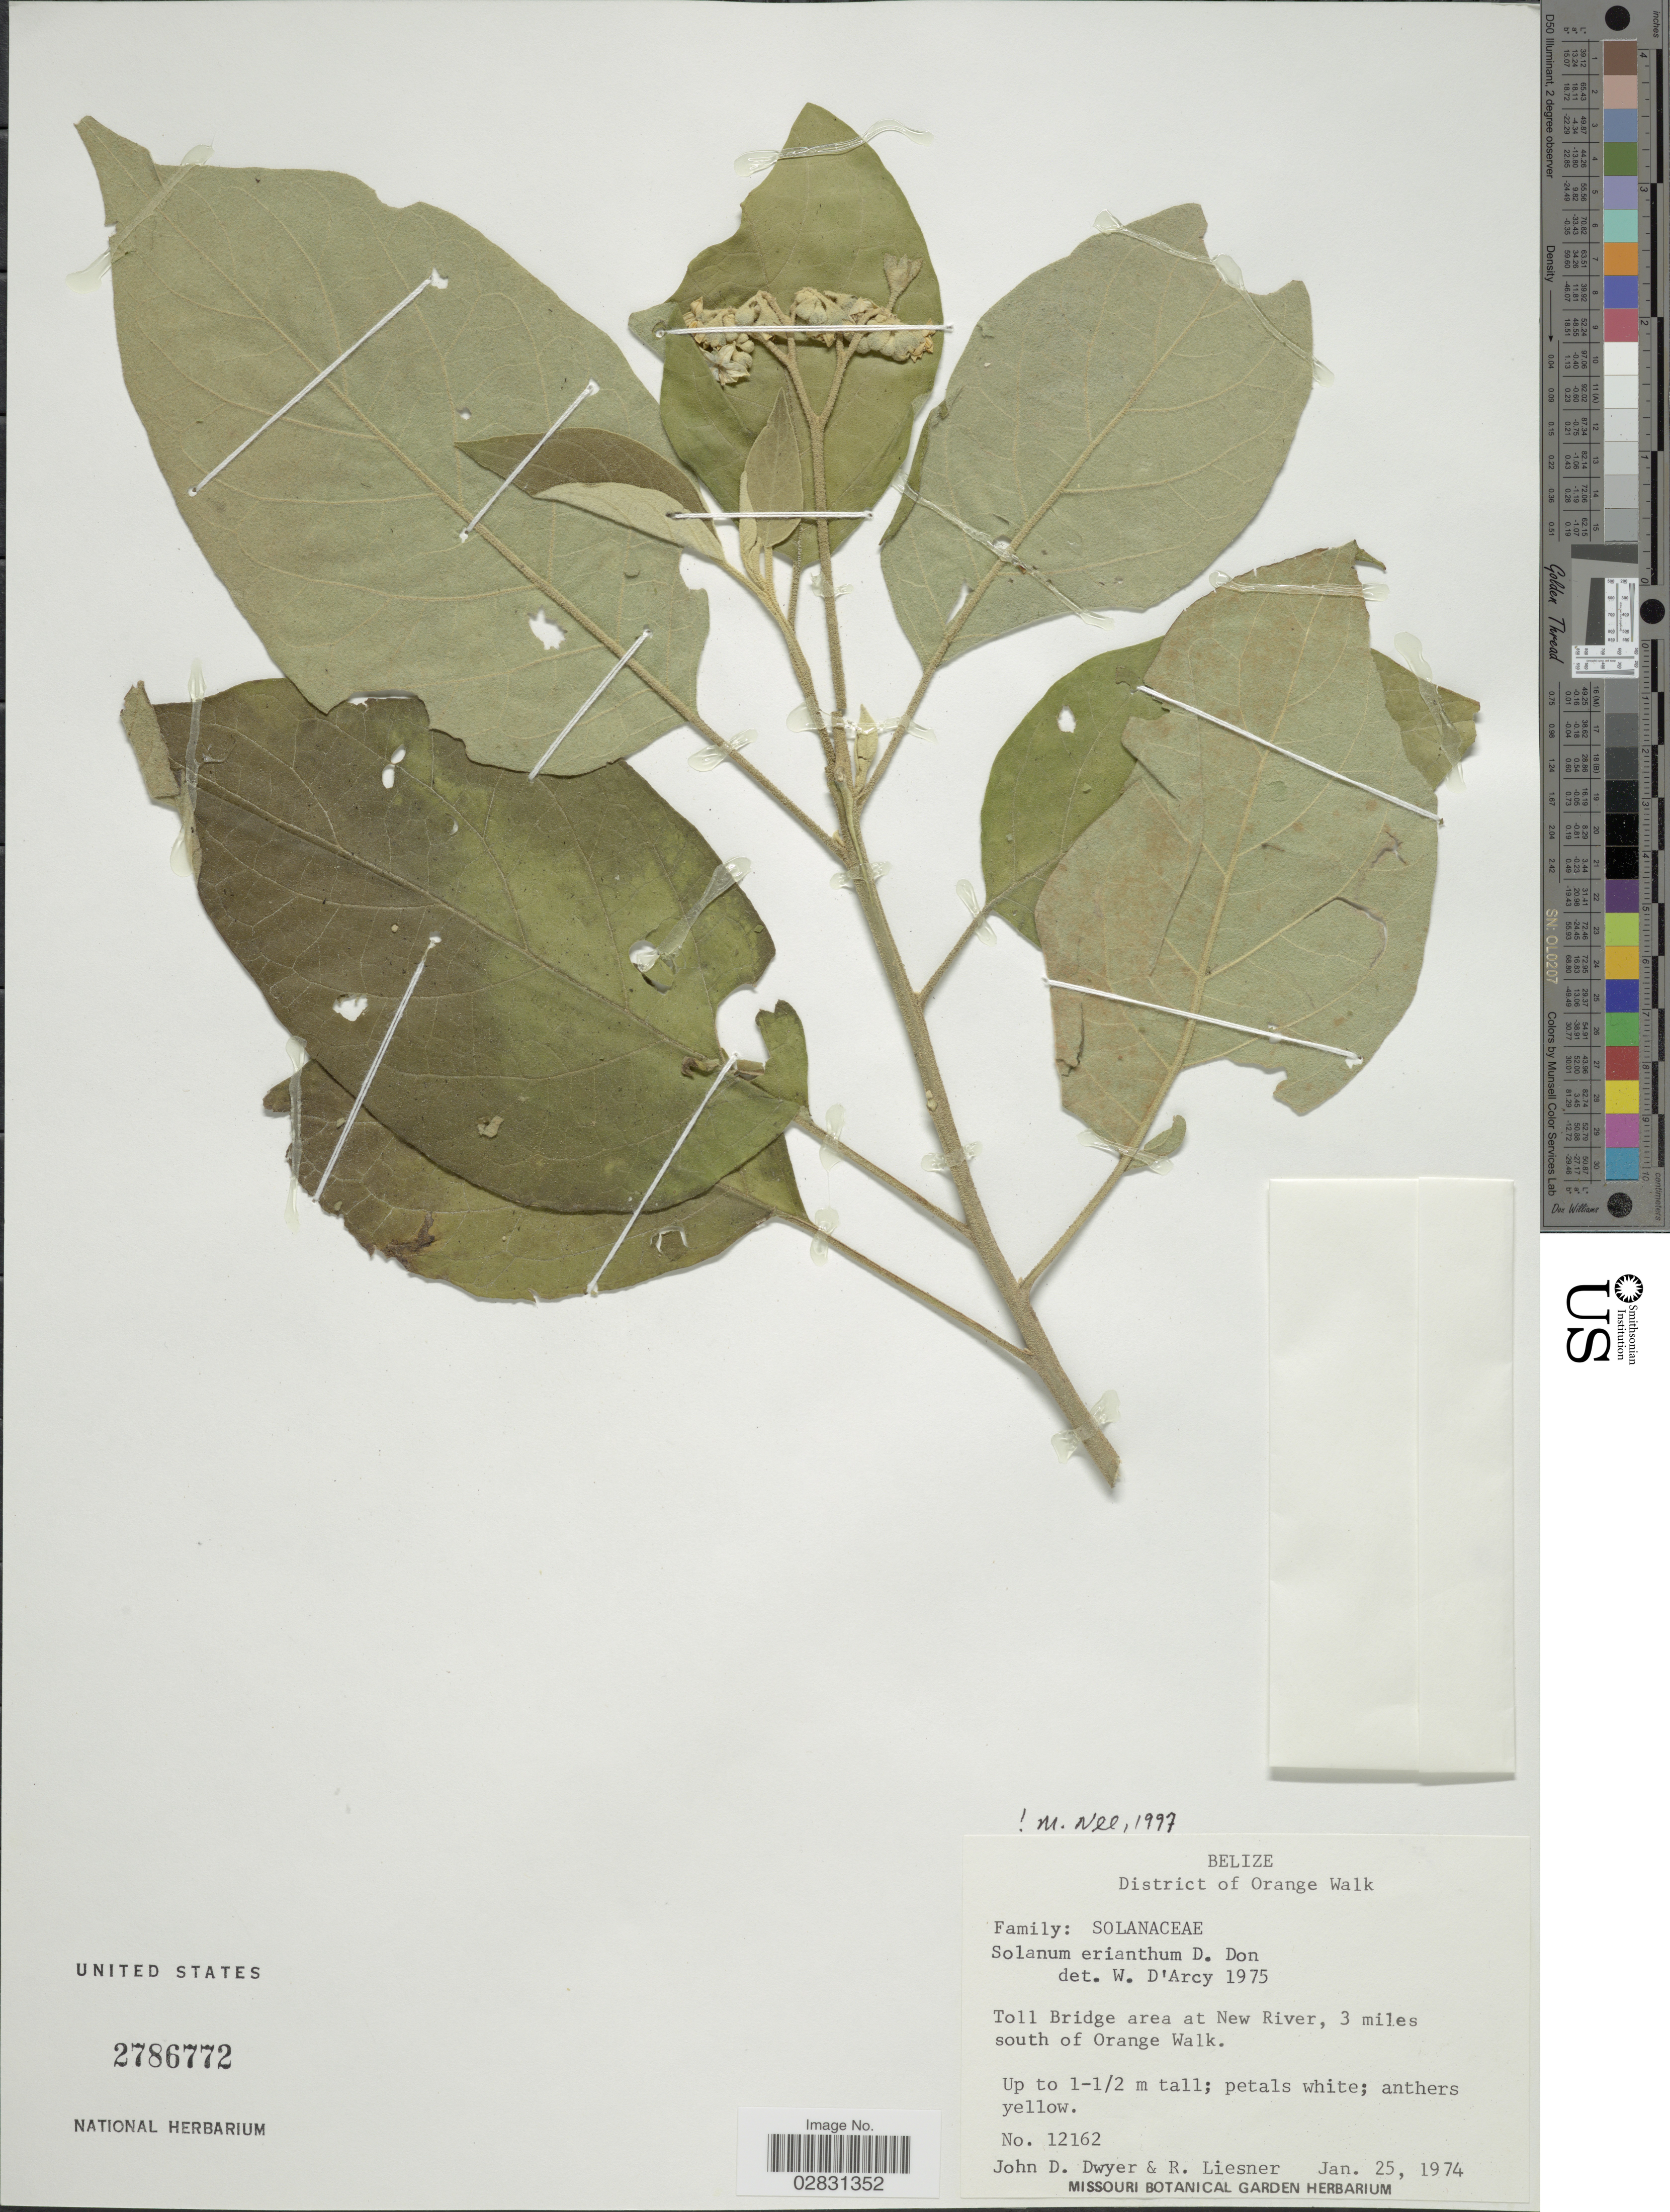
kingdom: Plantae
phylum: Tracheophyta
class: Magnoliopsida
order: Solanales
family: Solanaceae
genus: Solanum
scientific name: Solanum erianthum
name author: D. Don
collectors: J. D. Dwyer & R. L. Liesner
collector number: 12162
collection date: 1974-01-25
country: Belize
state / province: Orange Walk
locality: District of Orange Walk, Toll Bridge area at New River, 3 miles south of Orange Walk.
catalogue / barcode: US 2786772